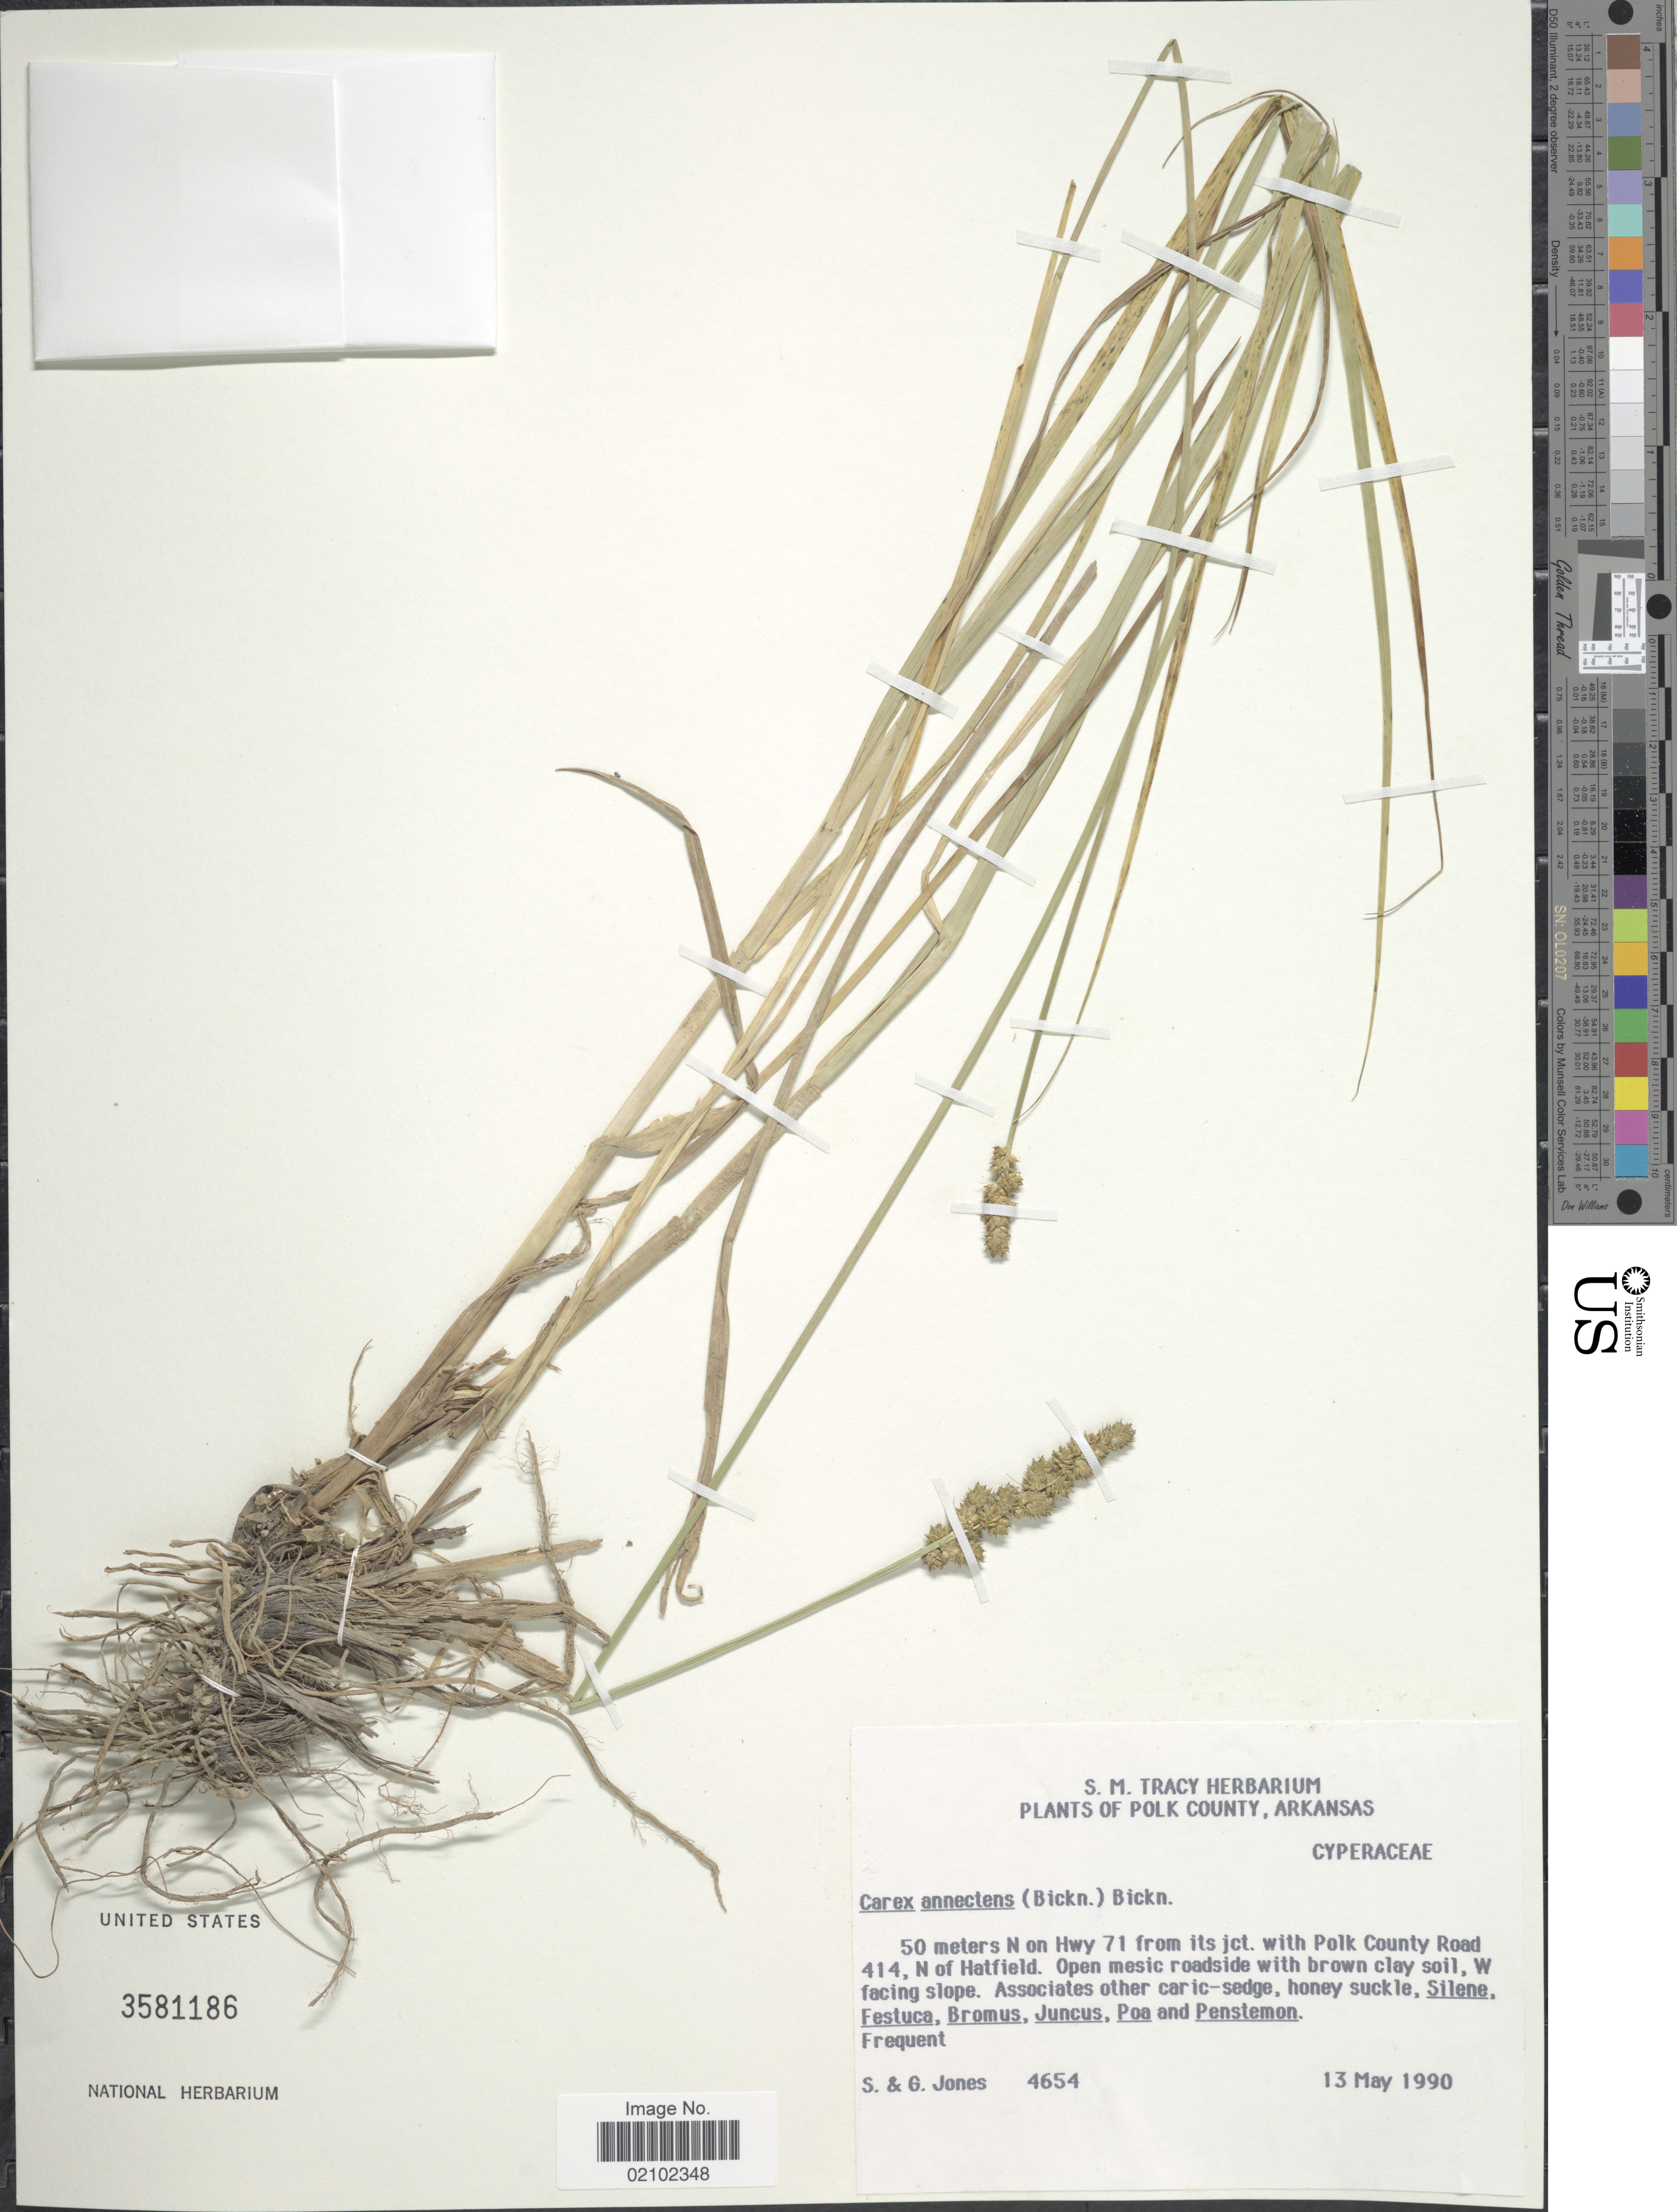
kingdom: Plantae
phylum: Tracheophyta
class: Liliopsida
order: Poales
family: Cyperaceae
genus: Carex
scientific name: Carex annectens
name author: (E.P. Bicknell) E.P. Bicknell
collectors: S. Jones & G. Jones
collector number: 4654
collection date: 1990-05-13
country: United States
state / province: Arkansas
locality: Polk County. 50 meters N on Hwy 71 from ist jct with Polk County Road 414, N of Hatfield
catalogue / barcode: US 3581186